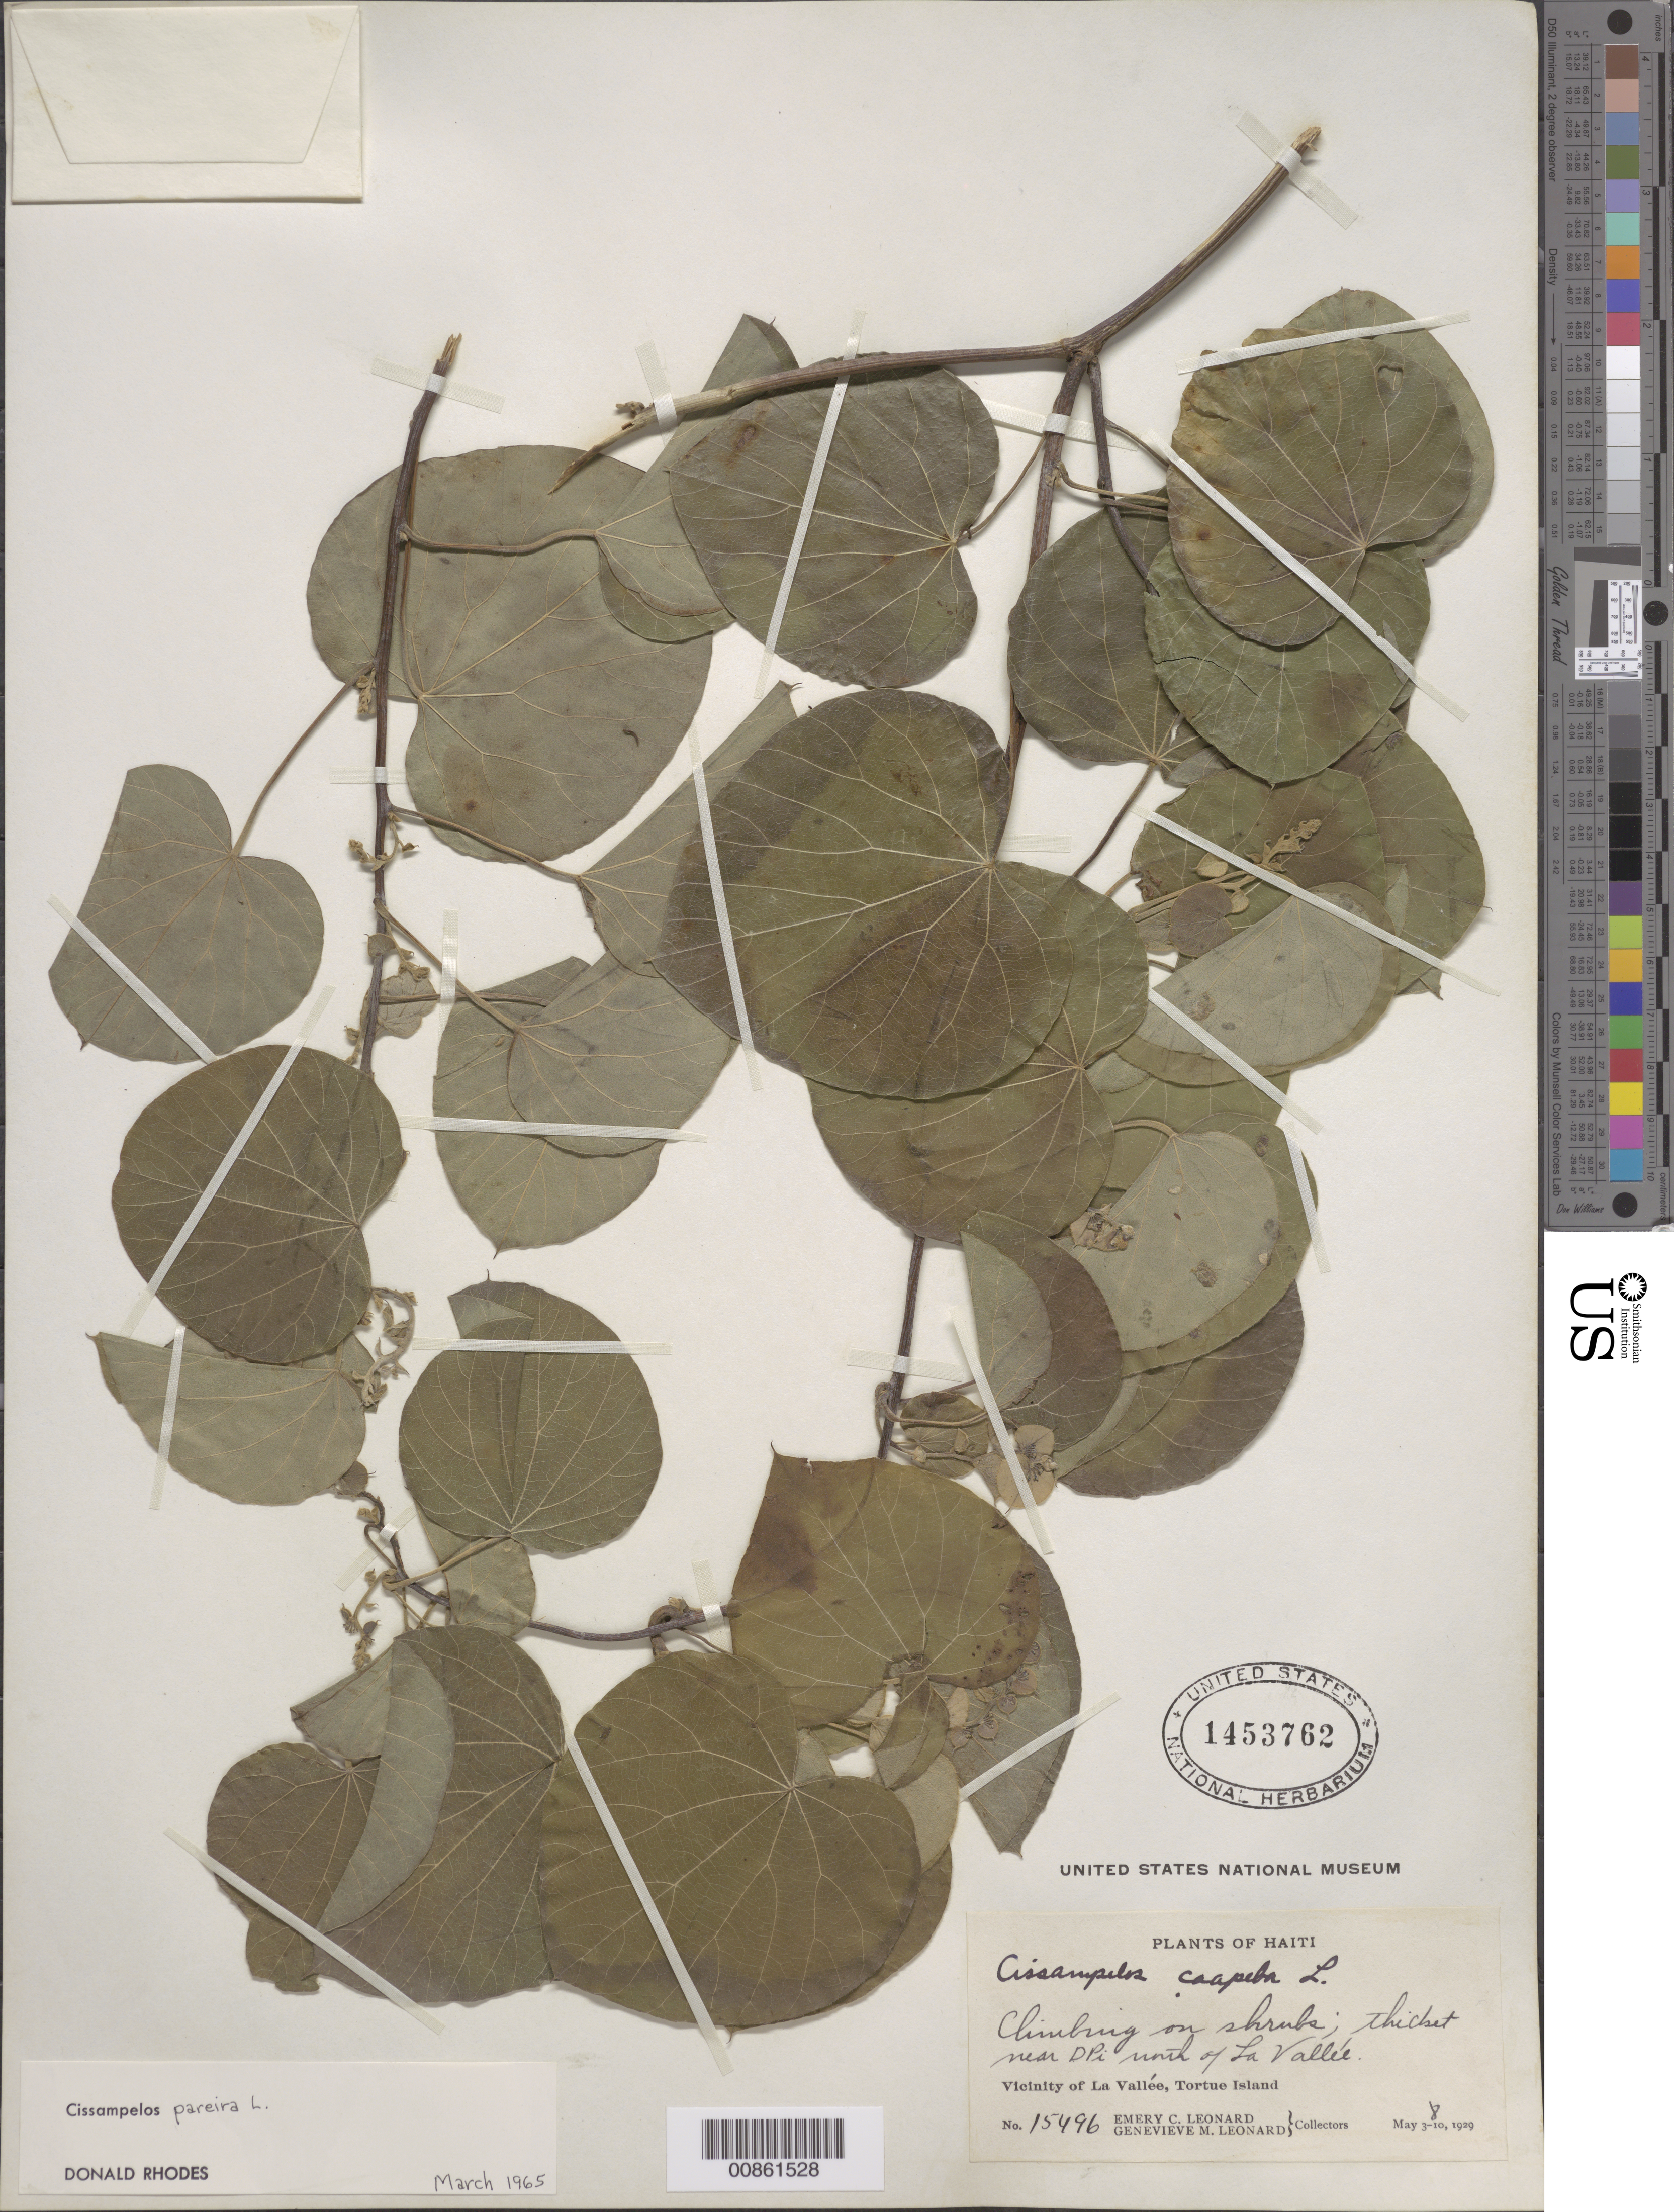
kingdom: Plantae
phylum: Tracheophyta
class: Magnoliopsida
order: Ranunculales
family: Menispermaceae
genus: Cissampelos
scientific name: Cissampelos pareira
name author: L.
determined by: Rhodes, D.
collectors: E. C. Leonard & G. M. Leonard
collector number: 15496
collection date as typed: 08 May 1929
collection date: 1929-05-08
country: Haiti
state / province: Nord-Óuest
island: Île de la Tortue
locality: Vicinity of La Vallée, Tortue Island. Near Dpi north of La Vallée.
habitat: Climbing on shrubs; thicket.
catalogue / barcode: US 1453762